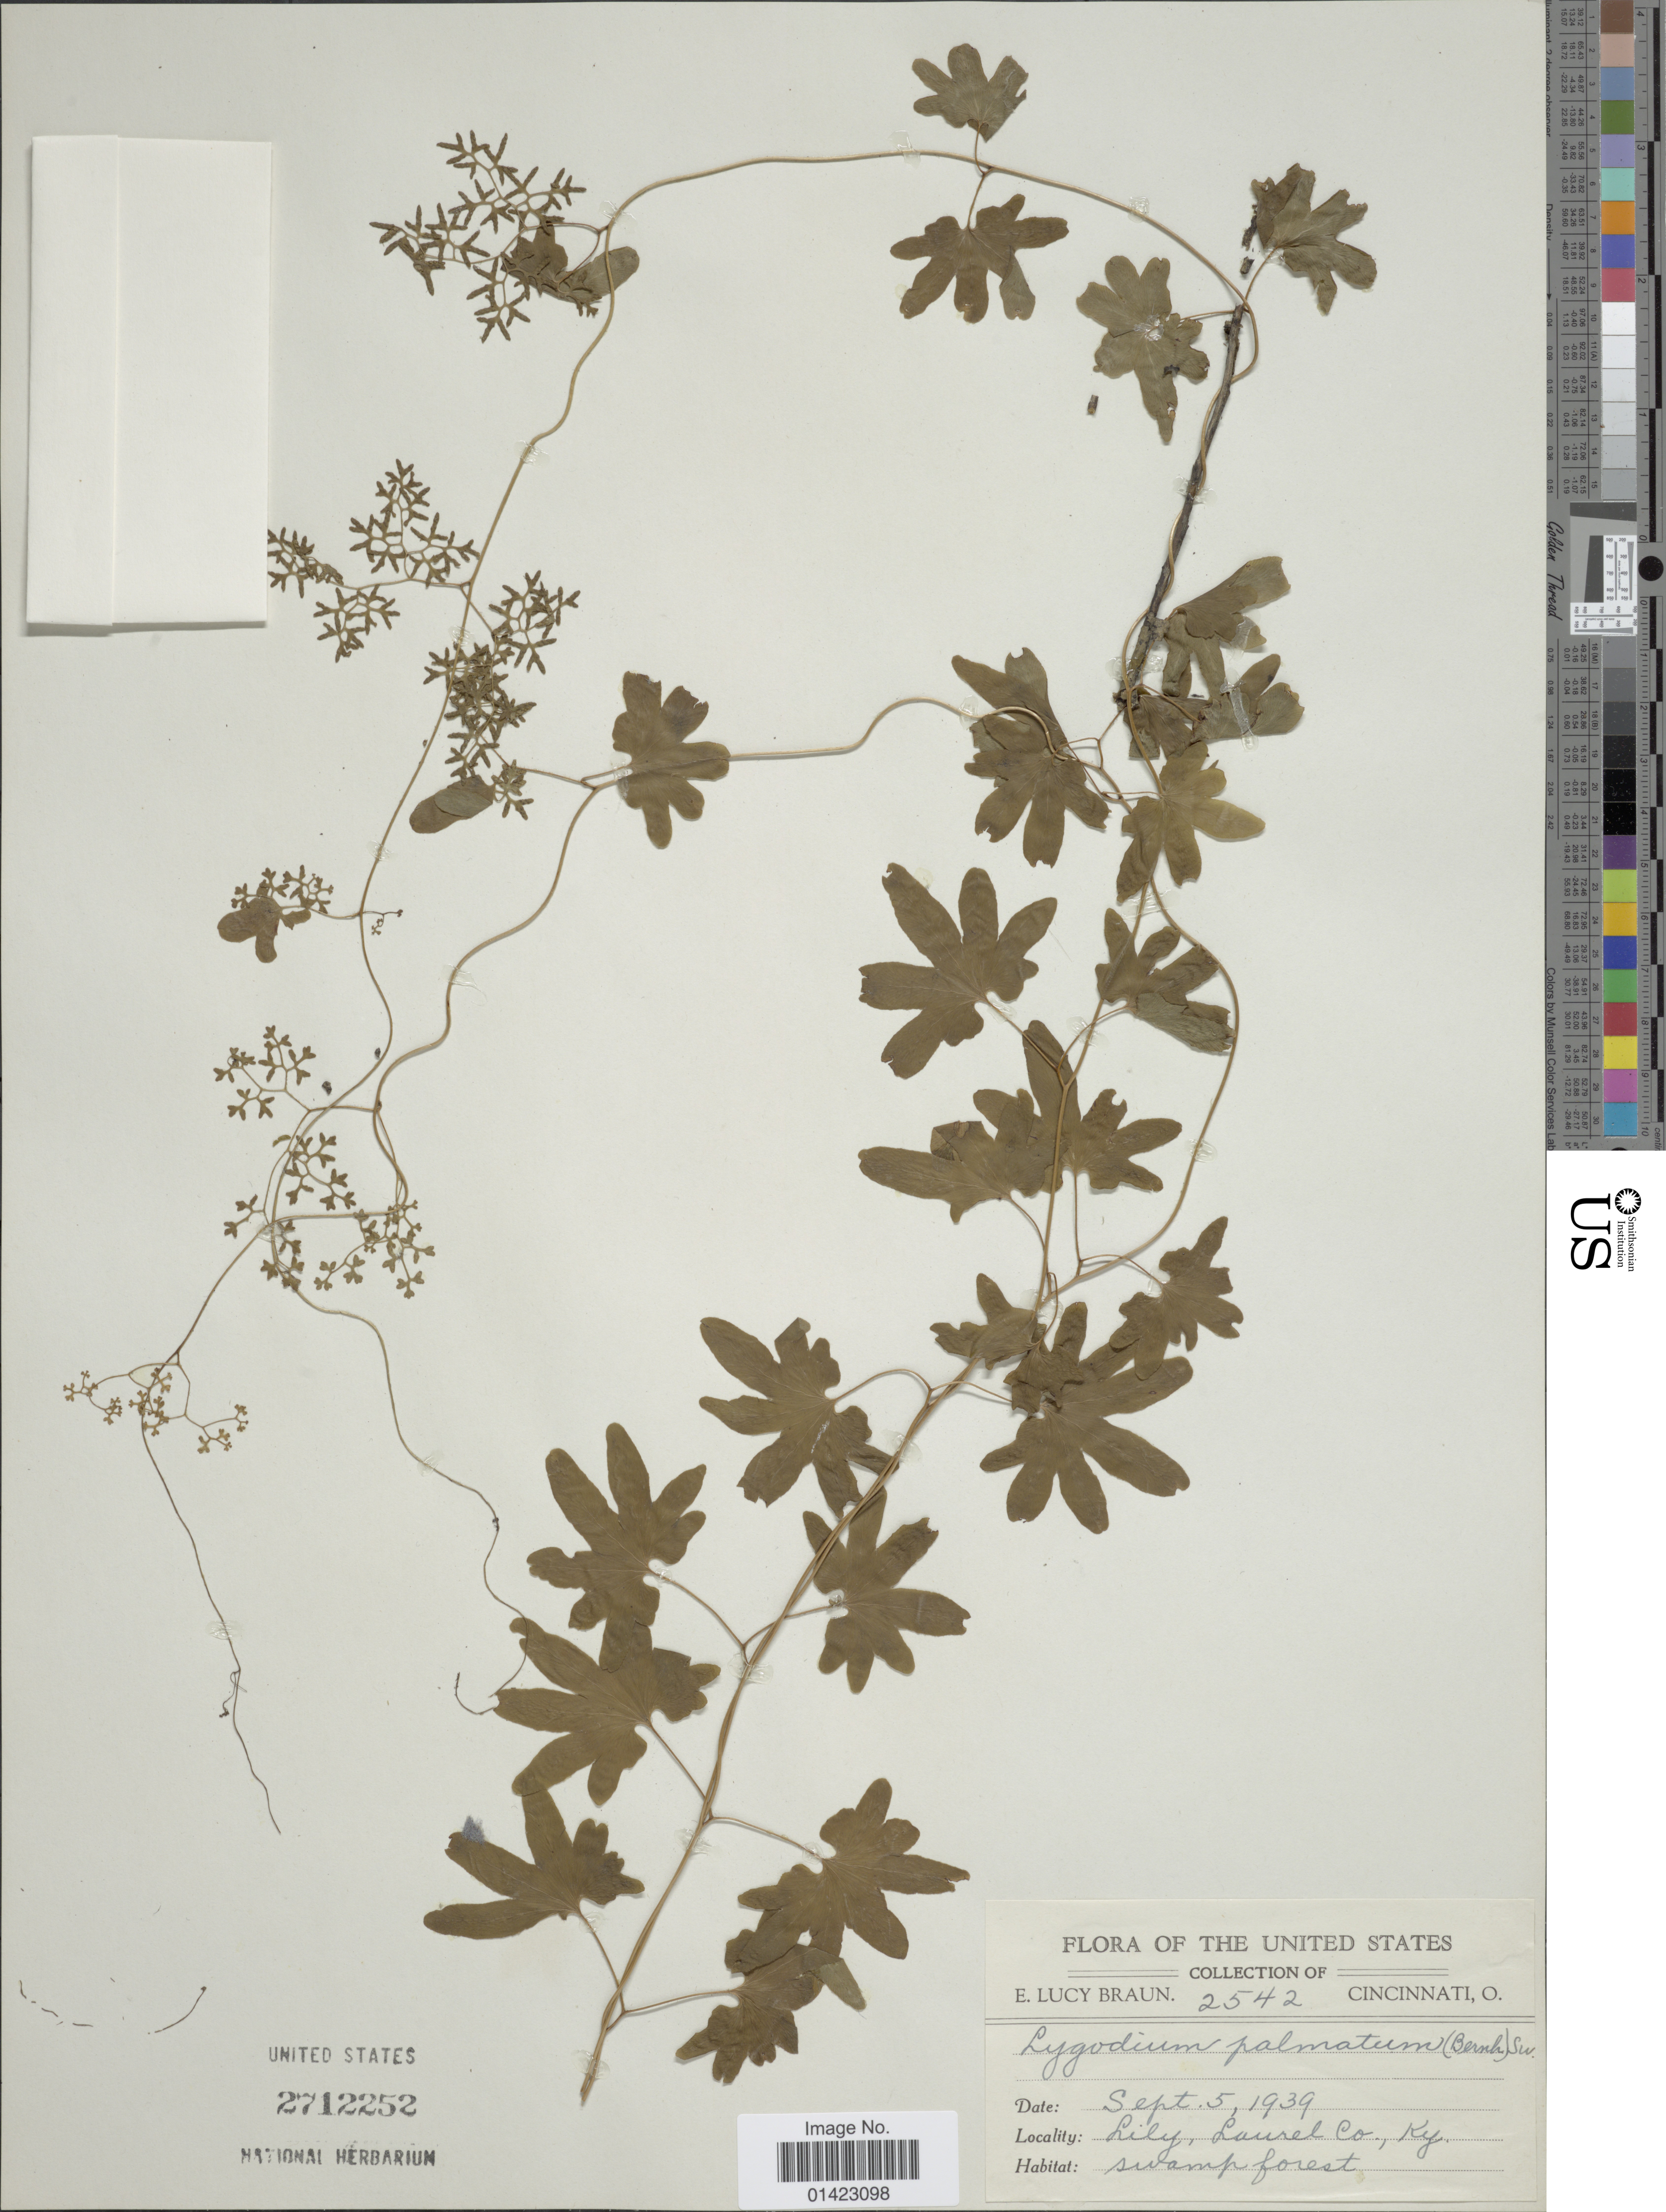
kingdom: Plantae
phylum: Tracheophyta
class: Polypodiopsida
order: Schizaeales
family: Lygodiaceae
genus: Lygodium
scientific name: Lygodium palmatum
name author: (Bernh.) Sw.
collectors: E. L. Braun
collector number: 2542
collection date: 1939-09-05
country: United States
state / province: Kentucky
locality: United States, Cincinatti, O., Lily, Laurel Co., Ky.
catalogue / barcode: US 2712252